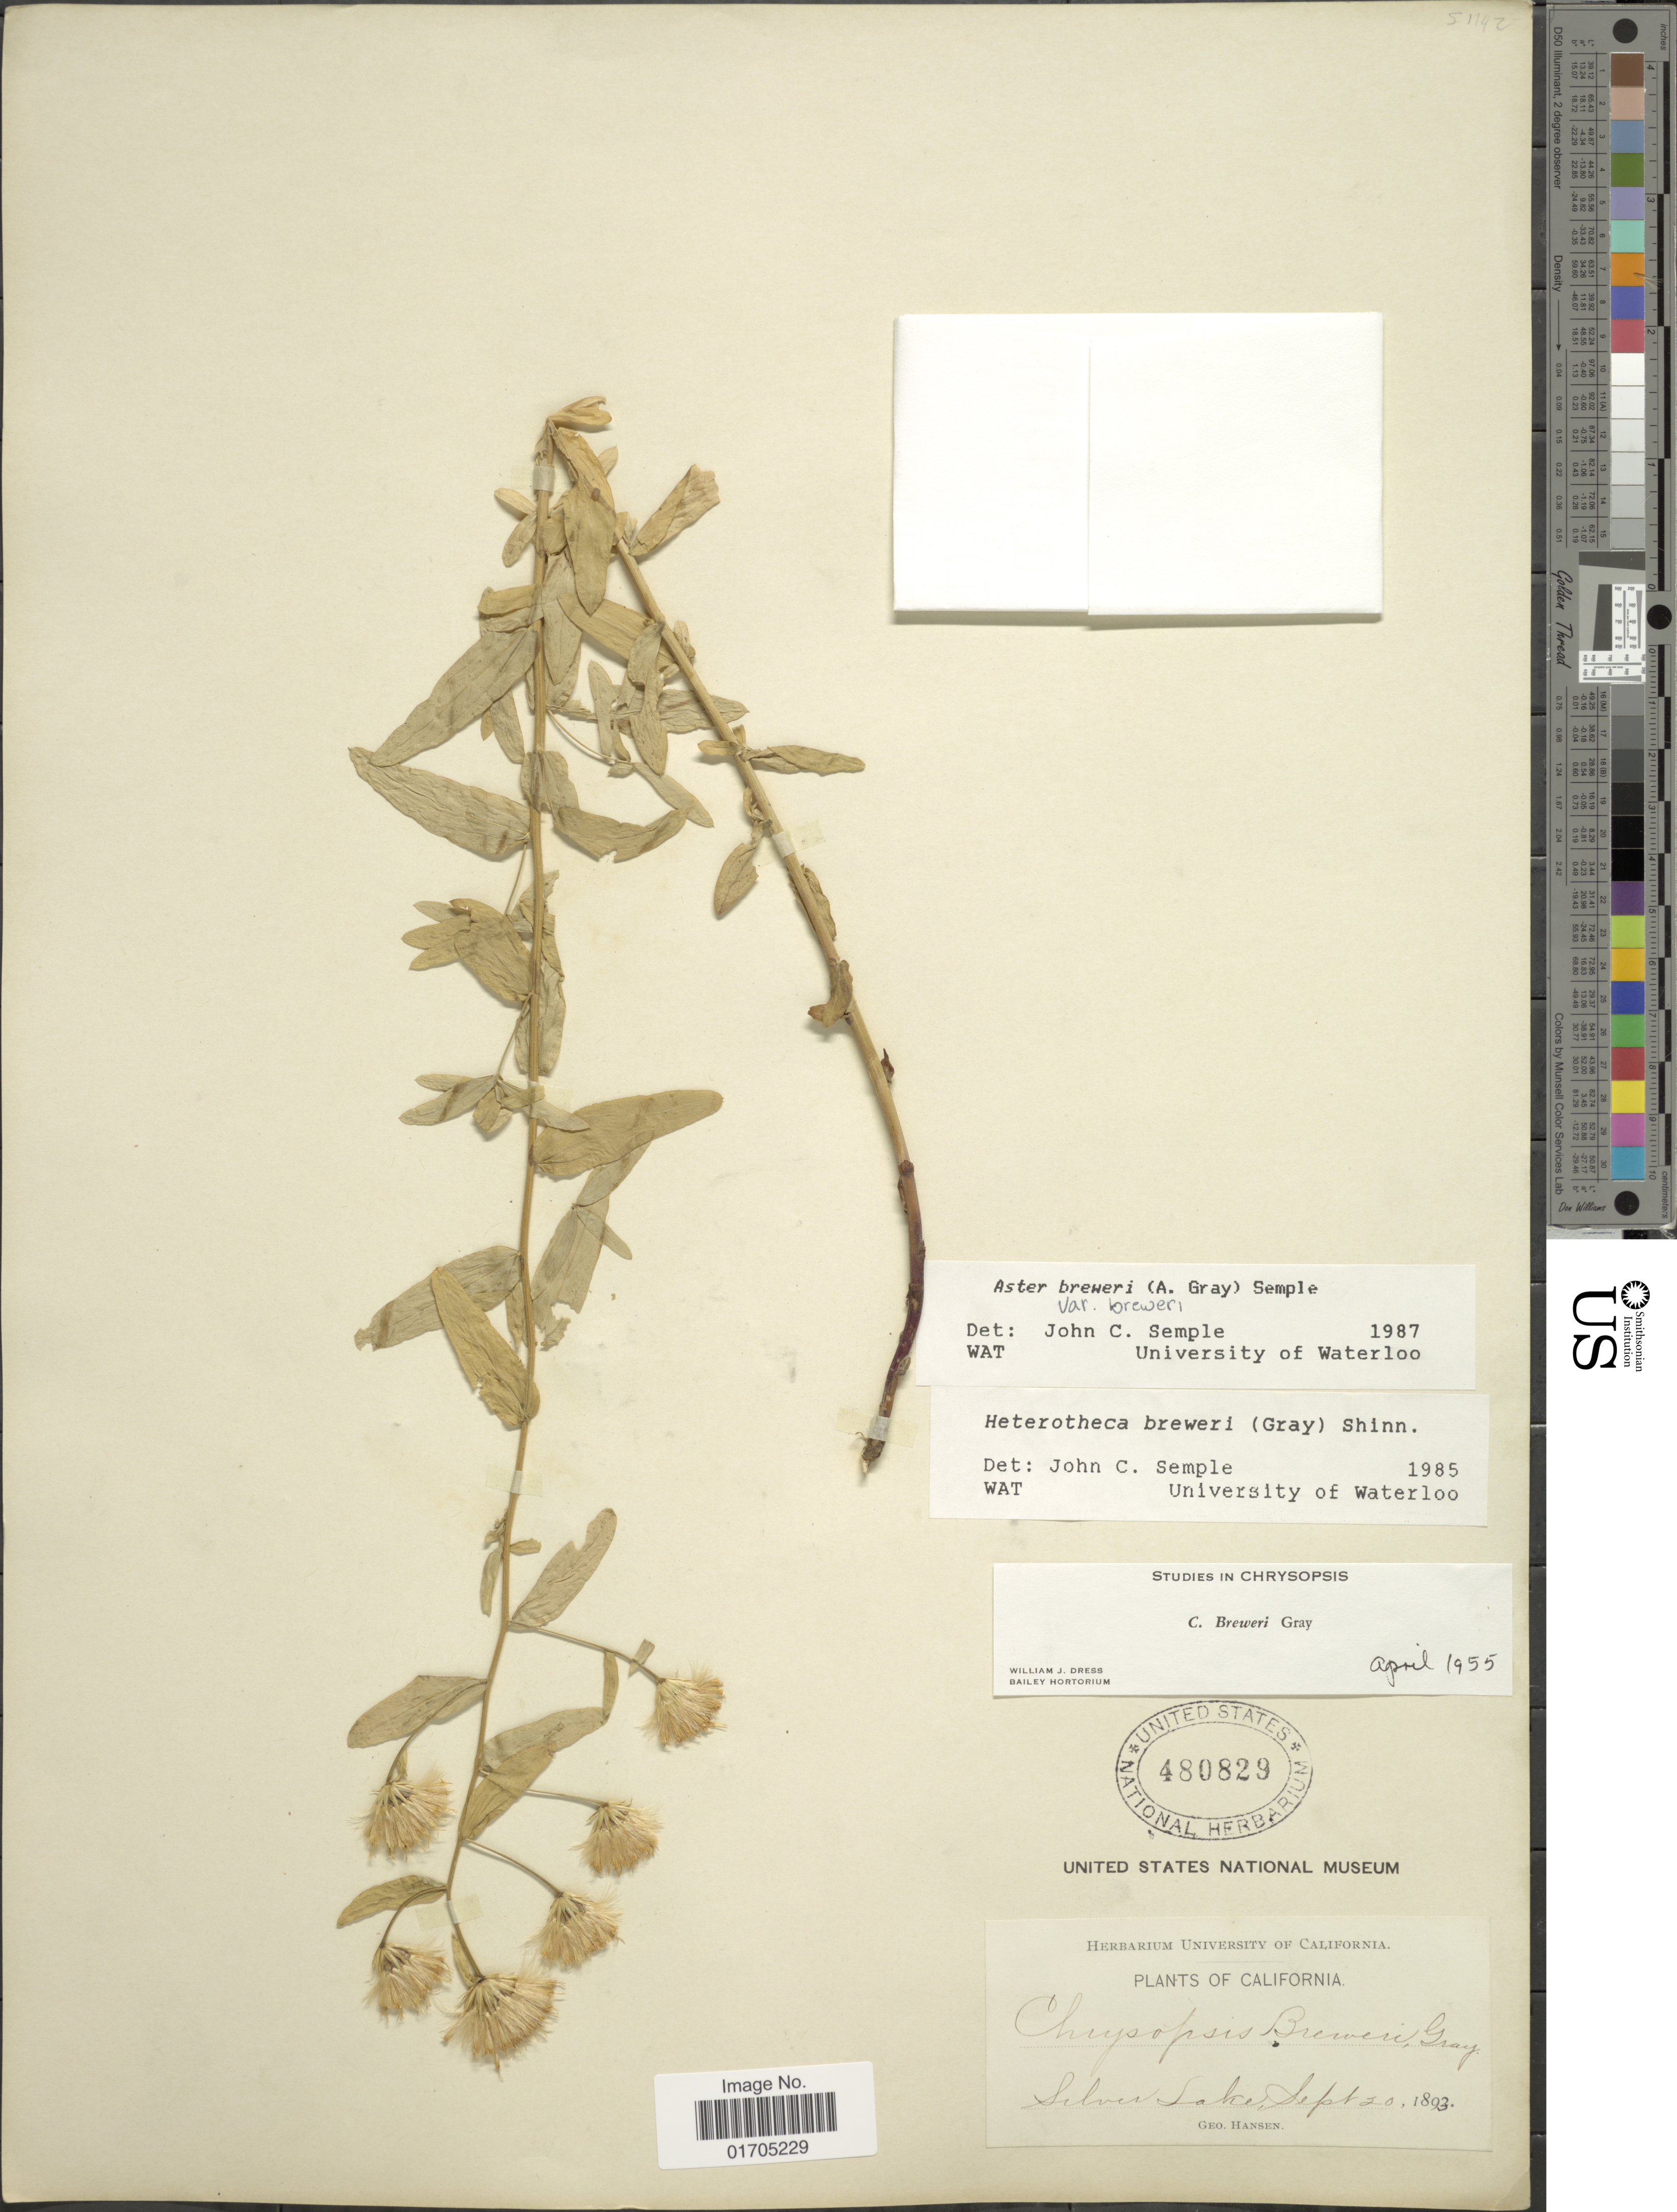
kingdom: Plantae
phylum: Tracheophyta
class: Magnoliopsida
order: Asterales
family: Asteraceae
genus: Eucephalus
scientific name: Eucephalus breweri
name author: (A. Gray) G.L. Nesom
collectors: G. Hansen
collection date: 1893-09-20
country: United States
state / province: California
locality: Silver Lake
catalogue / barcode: US 480829